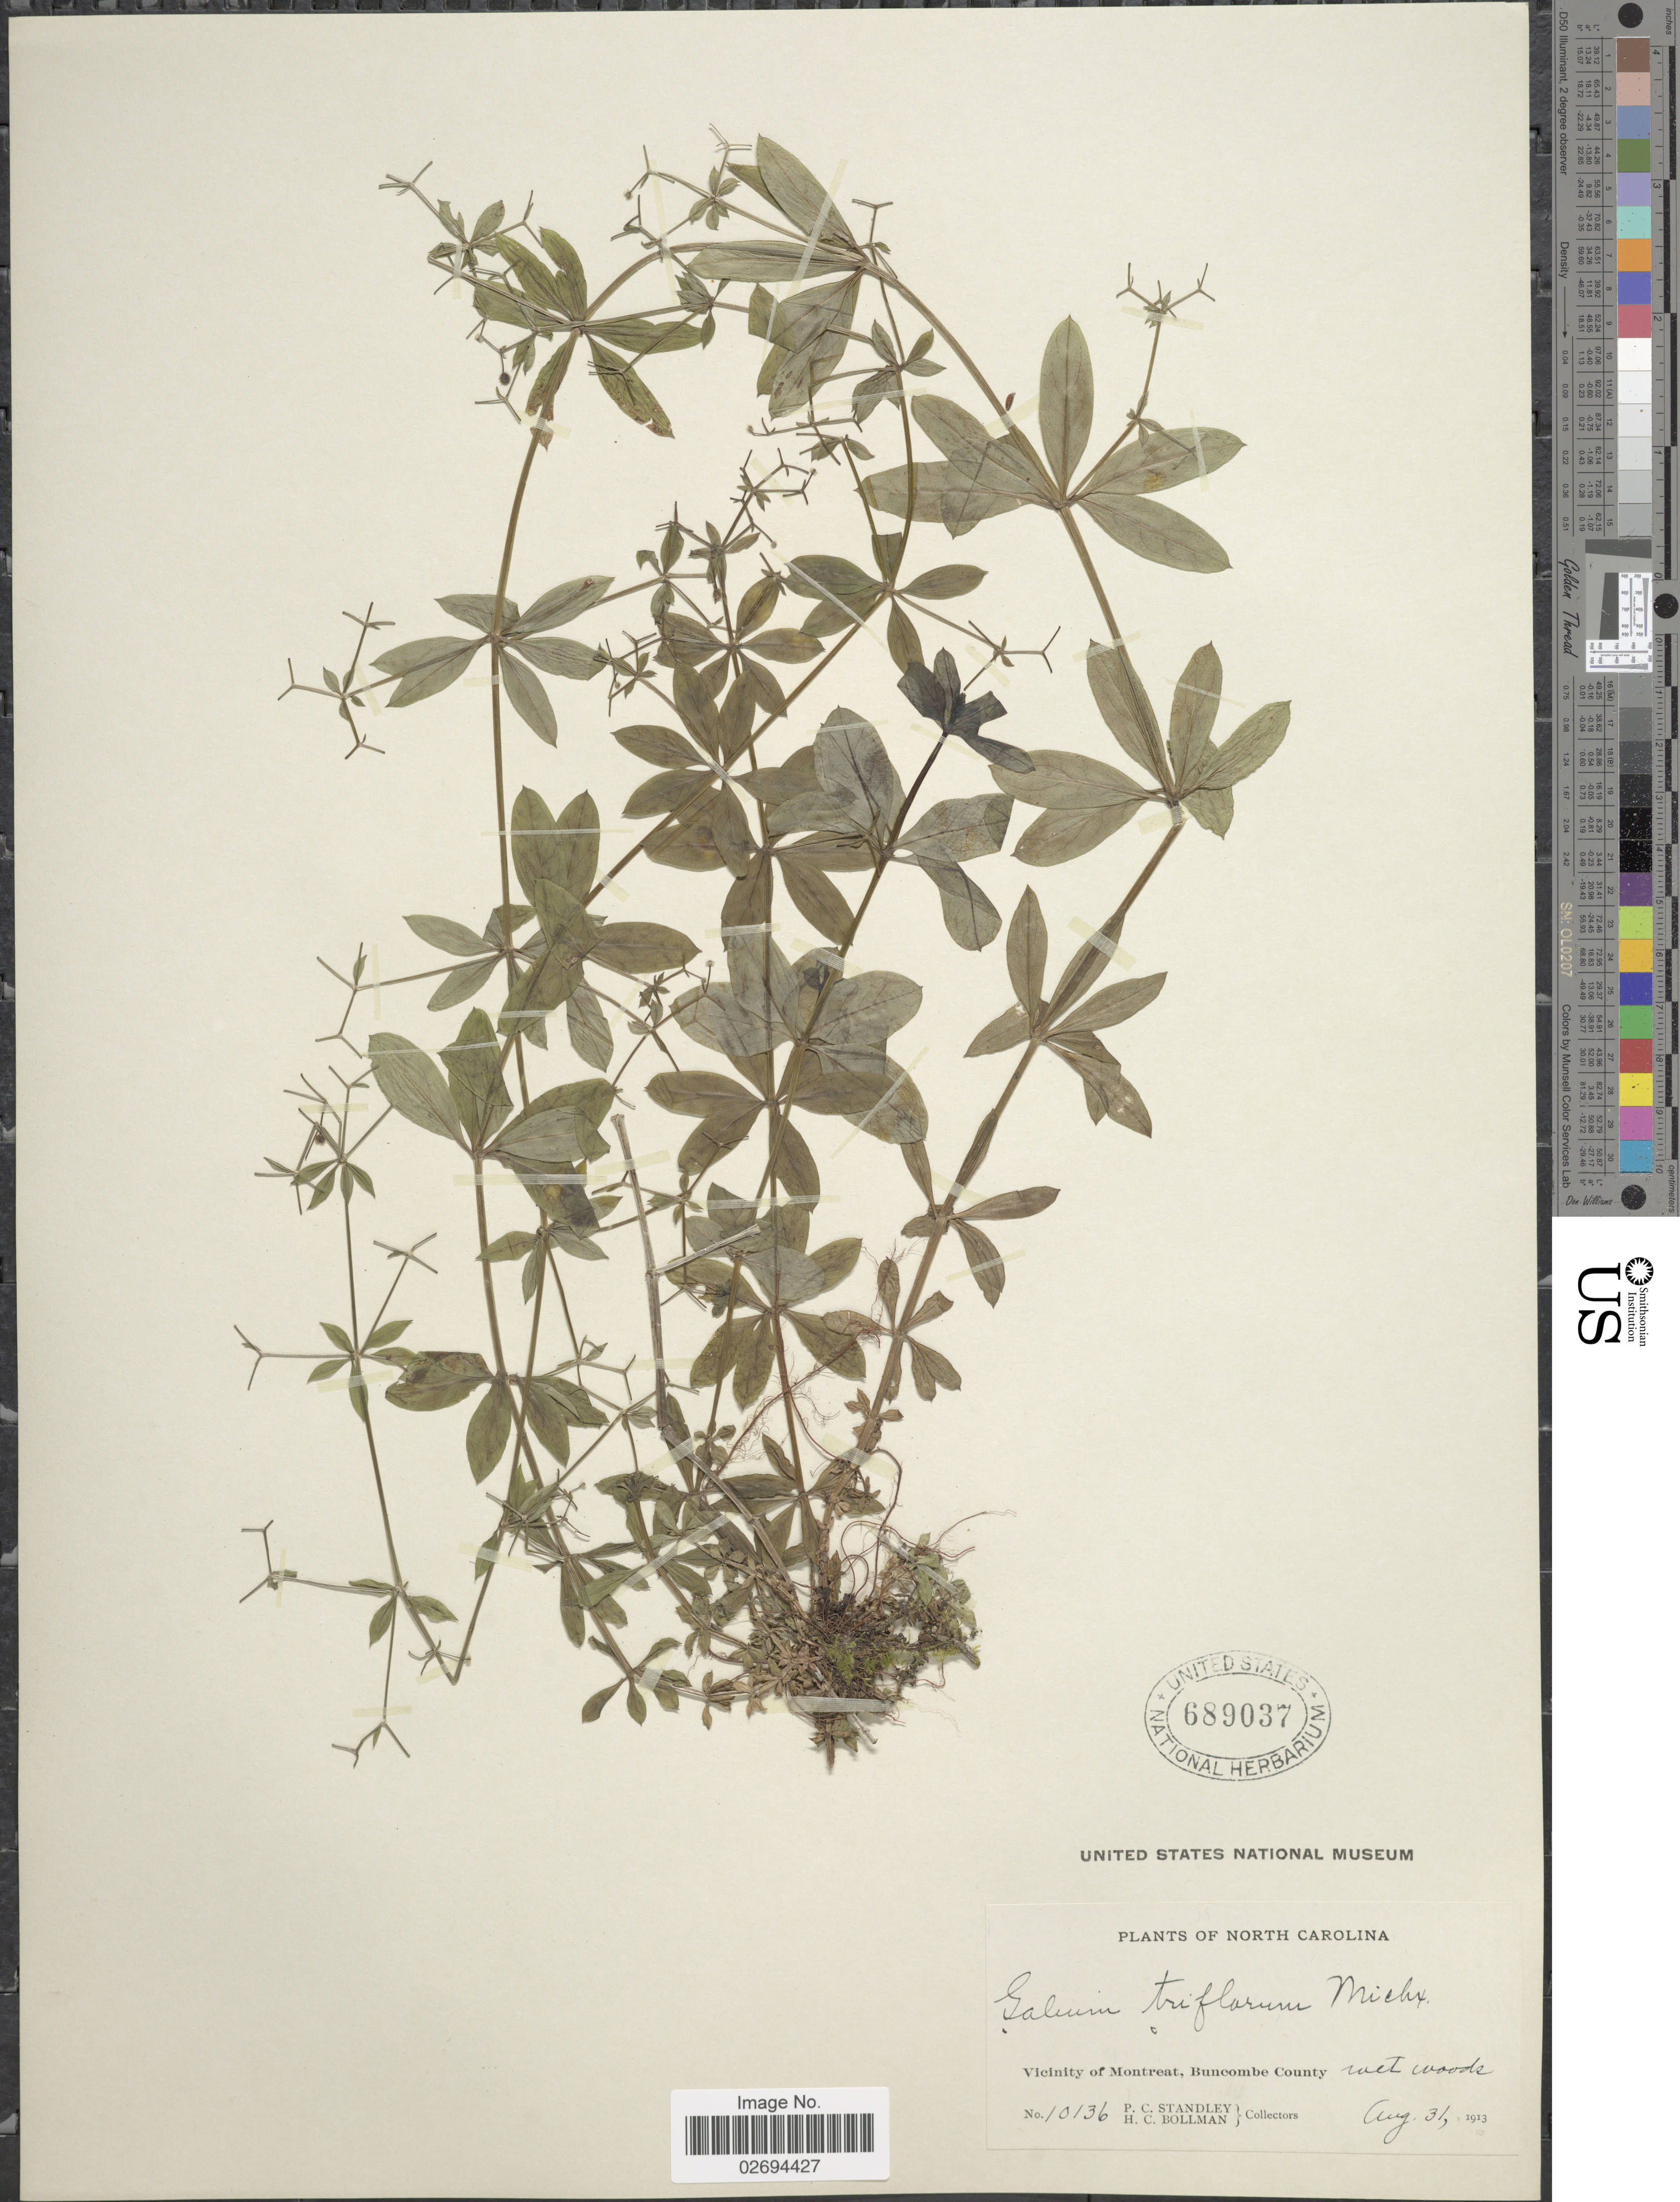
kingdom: Plantae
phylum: Tracheophyta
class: Magnoliopsida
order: Gentianales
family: Rubiaceae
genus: Galium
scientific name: Galium triflorum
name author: Michx.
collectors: P. C. Standley & H. C. Bollman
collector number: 10136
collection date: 1913-08-31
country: United States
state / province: North Carolina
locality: Vicinity of Montreat, Buncombe County.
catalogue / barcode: US 689037